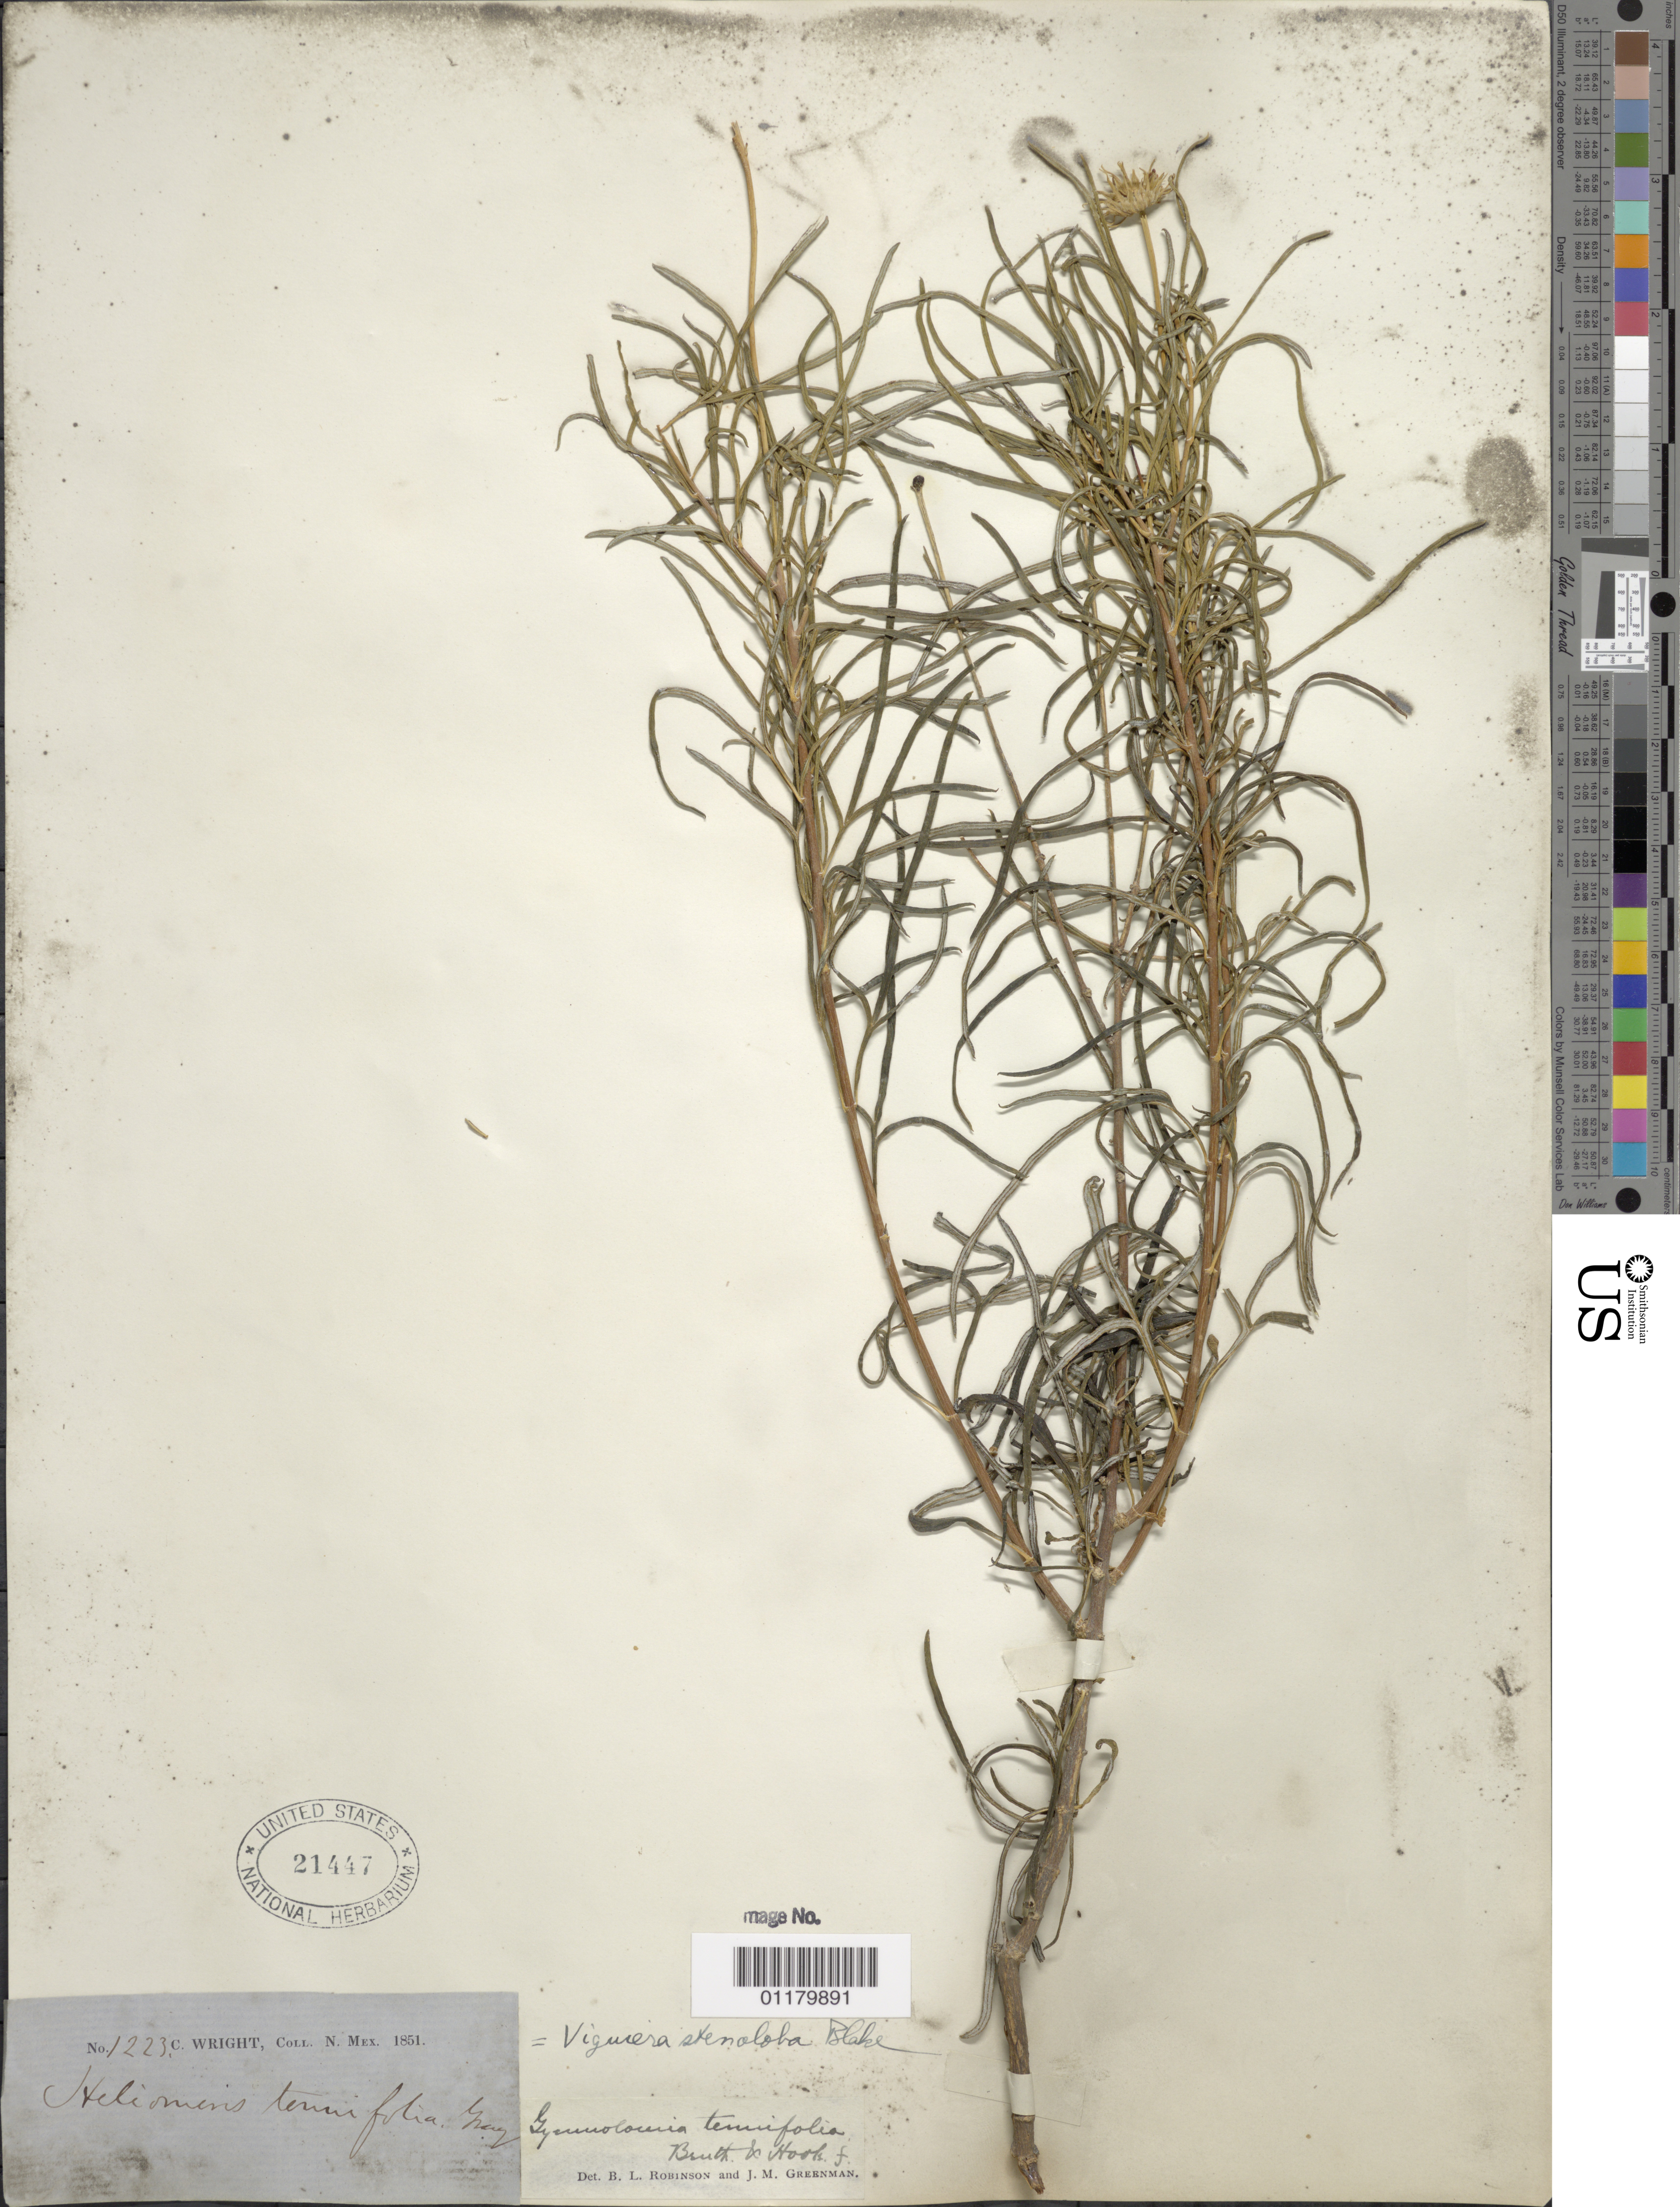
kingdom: Plantae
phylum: Tracheophyta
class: Magnoliopsida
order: Asterales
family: Asteraceae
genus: Viguiera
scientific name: Viguiera stenoloba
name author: S.F. Blake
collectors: C. Wright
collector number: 1223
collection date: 1851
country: United States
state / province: New Mexico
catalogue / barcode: US 21447